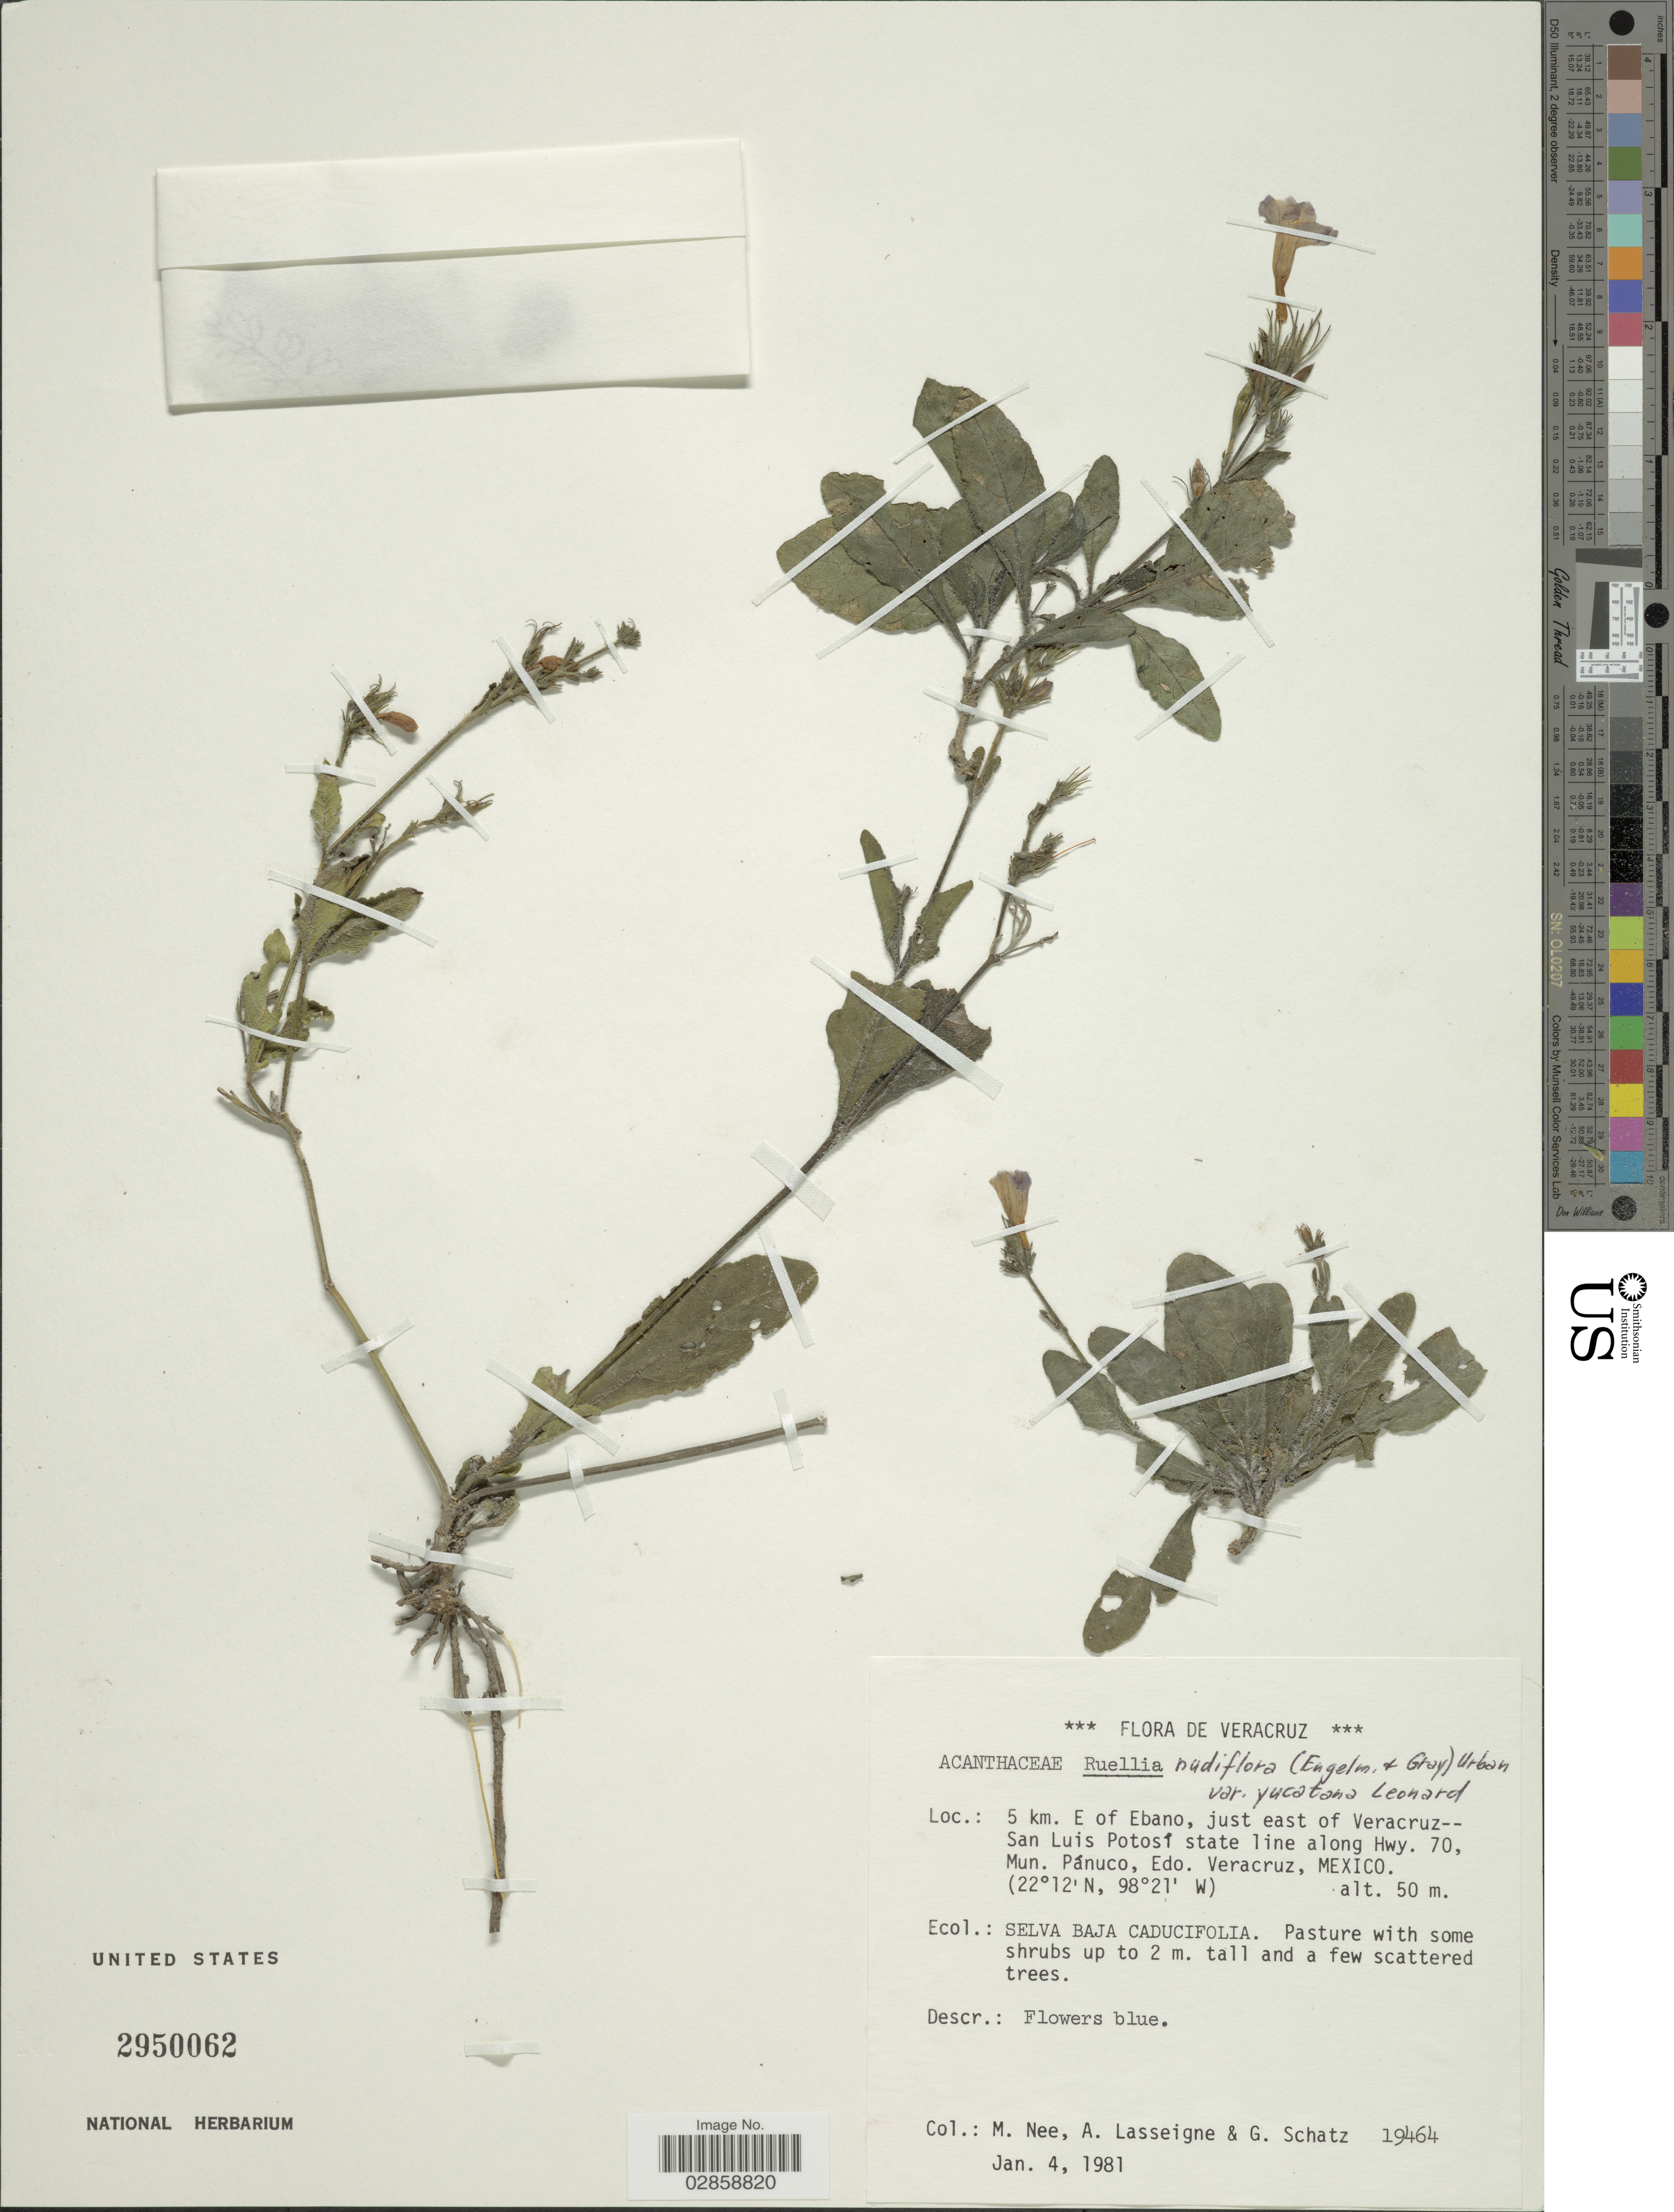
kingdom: Plantae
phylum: Tracheophyta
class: Magnoliopsida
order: Lamiales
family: Acanthaceae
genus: Ruellia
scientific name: Ruellia yucatana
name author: (Leonard) Tharp & F.A. Barkley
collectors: M. Nee, A. Lasseigne & G. C. Schatz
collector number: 19464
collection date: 1981-01-04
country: Mexico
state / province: Veracruz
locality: Veracruz. 5 km. E of Ebano, just east of Veracruz--San Luis Potosí state line along Hwy. 70, Mun. Pánuco, Edo. Veracruz.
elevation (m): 50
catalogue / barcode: US 2950062